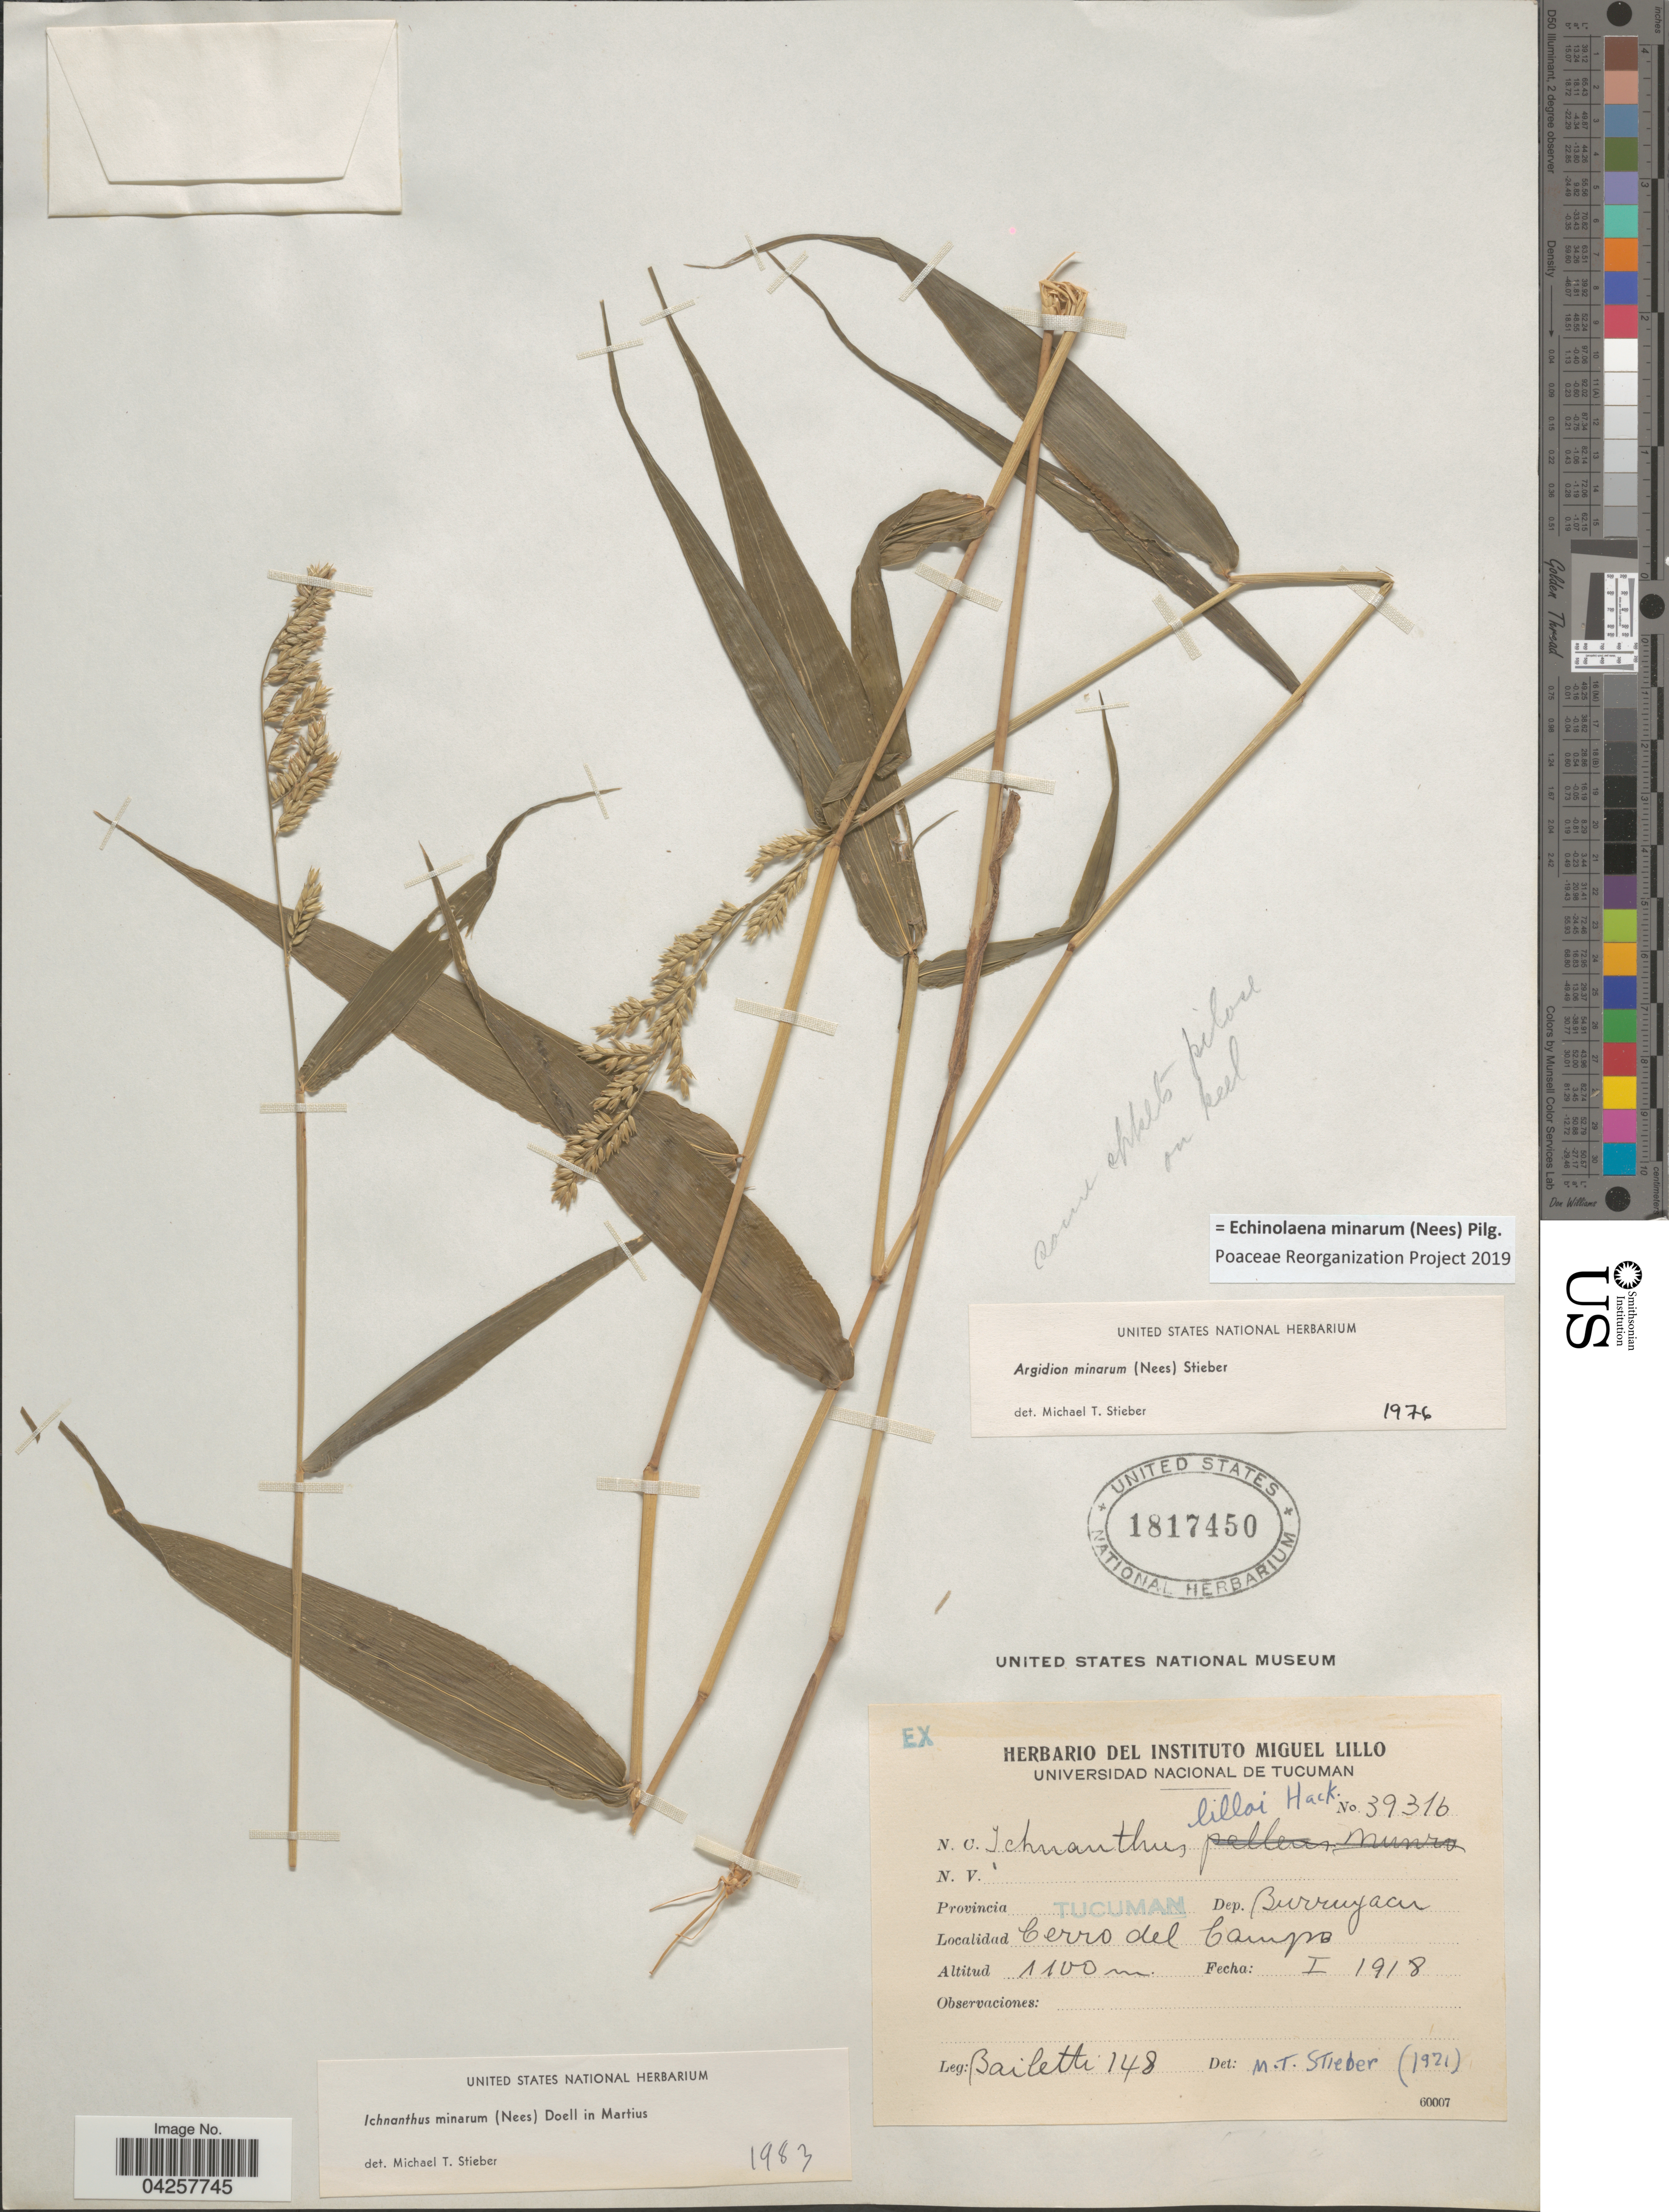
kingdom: Plantae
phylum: Tracheophyta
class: Liliopsida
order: Poales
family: Poaceae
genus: Echinolaena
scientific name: Echinolaena minarum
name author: (Nees) Pilg.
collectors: Bailetti, --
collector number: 148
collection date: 1918-01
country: Argentina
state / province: Tucuman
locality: Dep. Burruyacu. Cerro del Campo.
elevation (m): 1100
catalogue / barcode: US 1817450